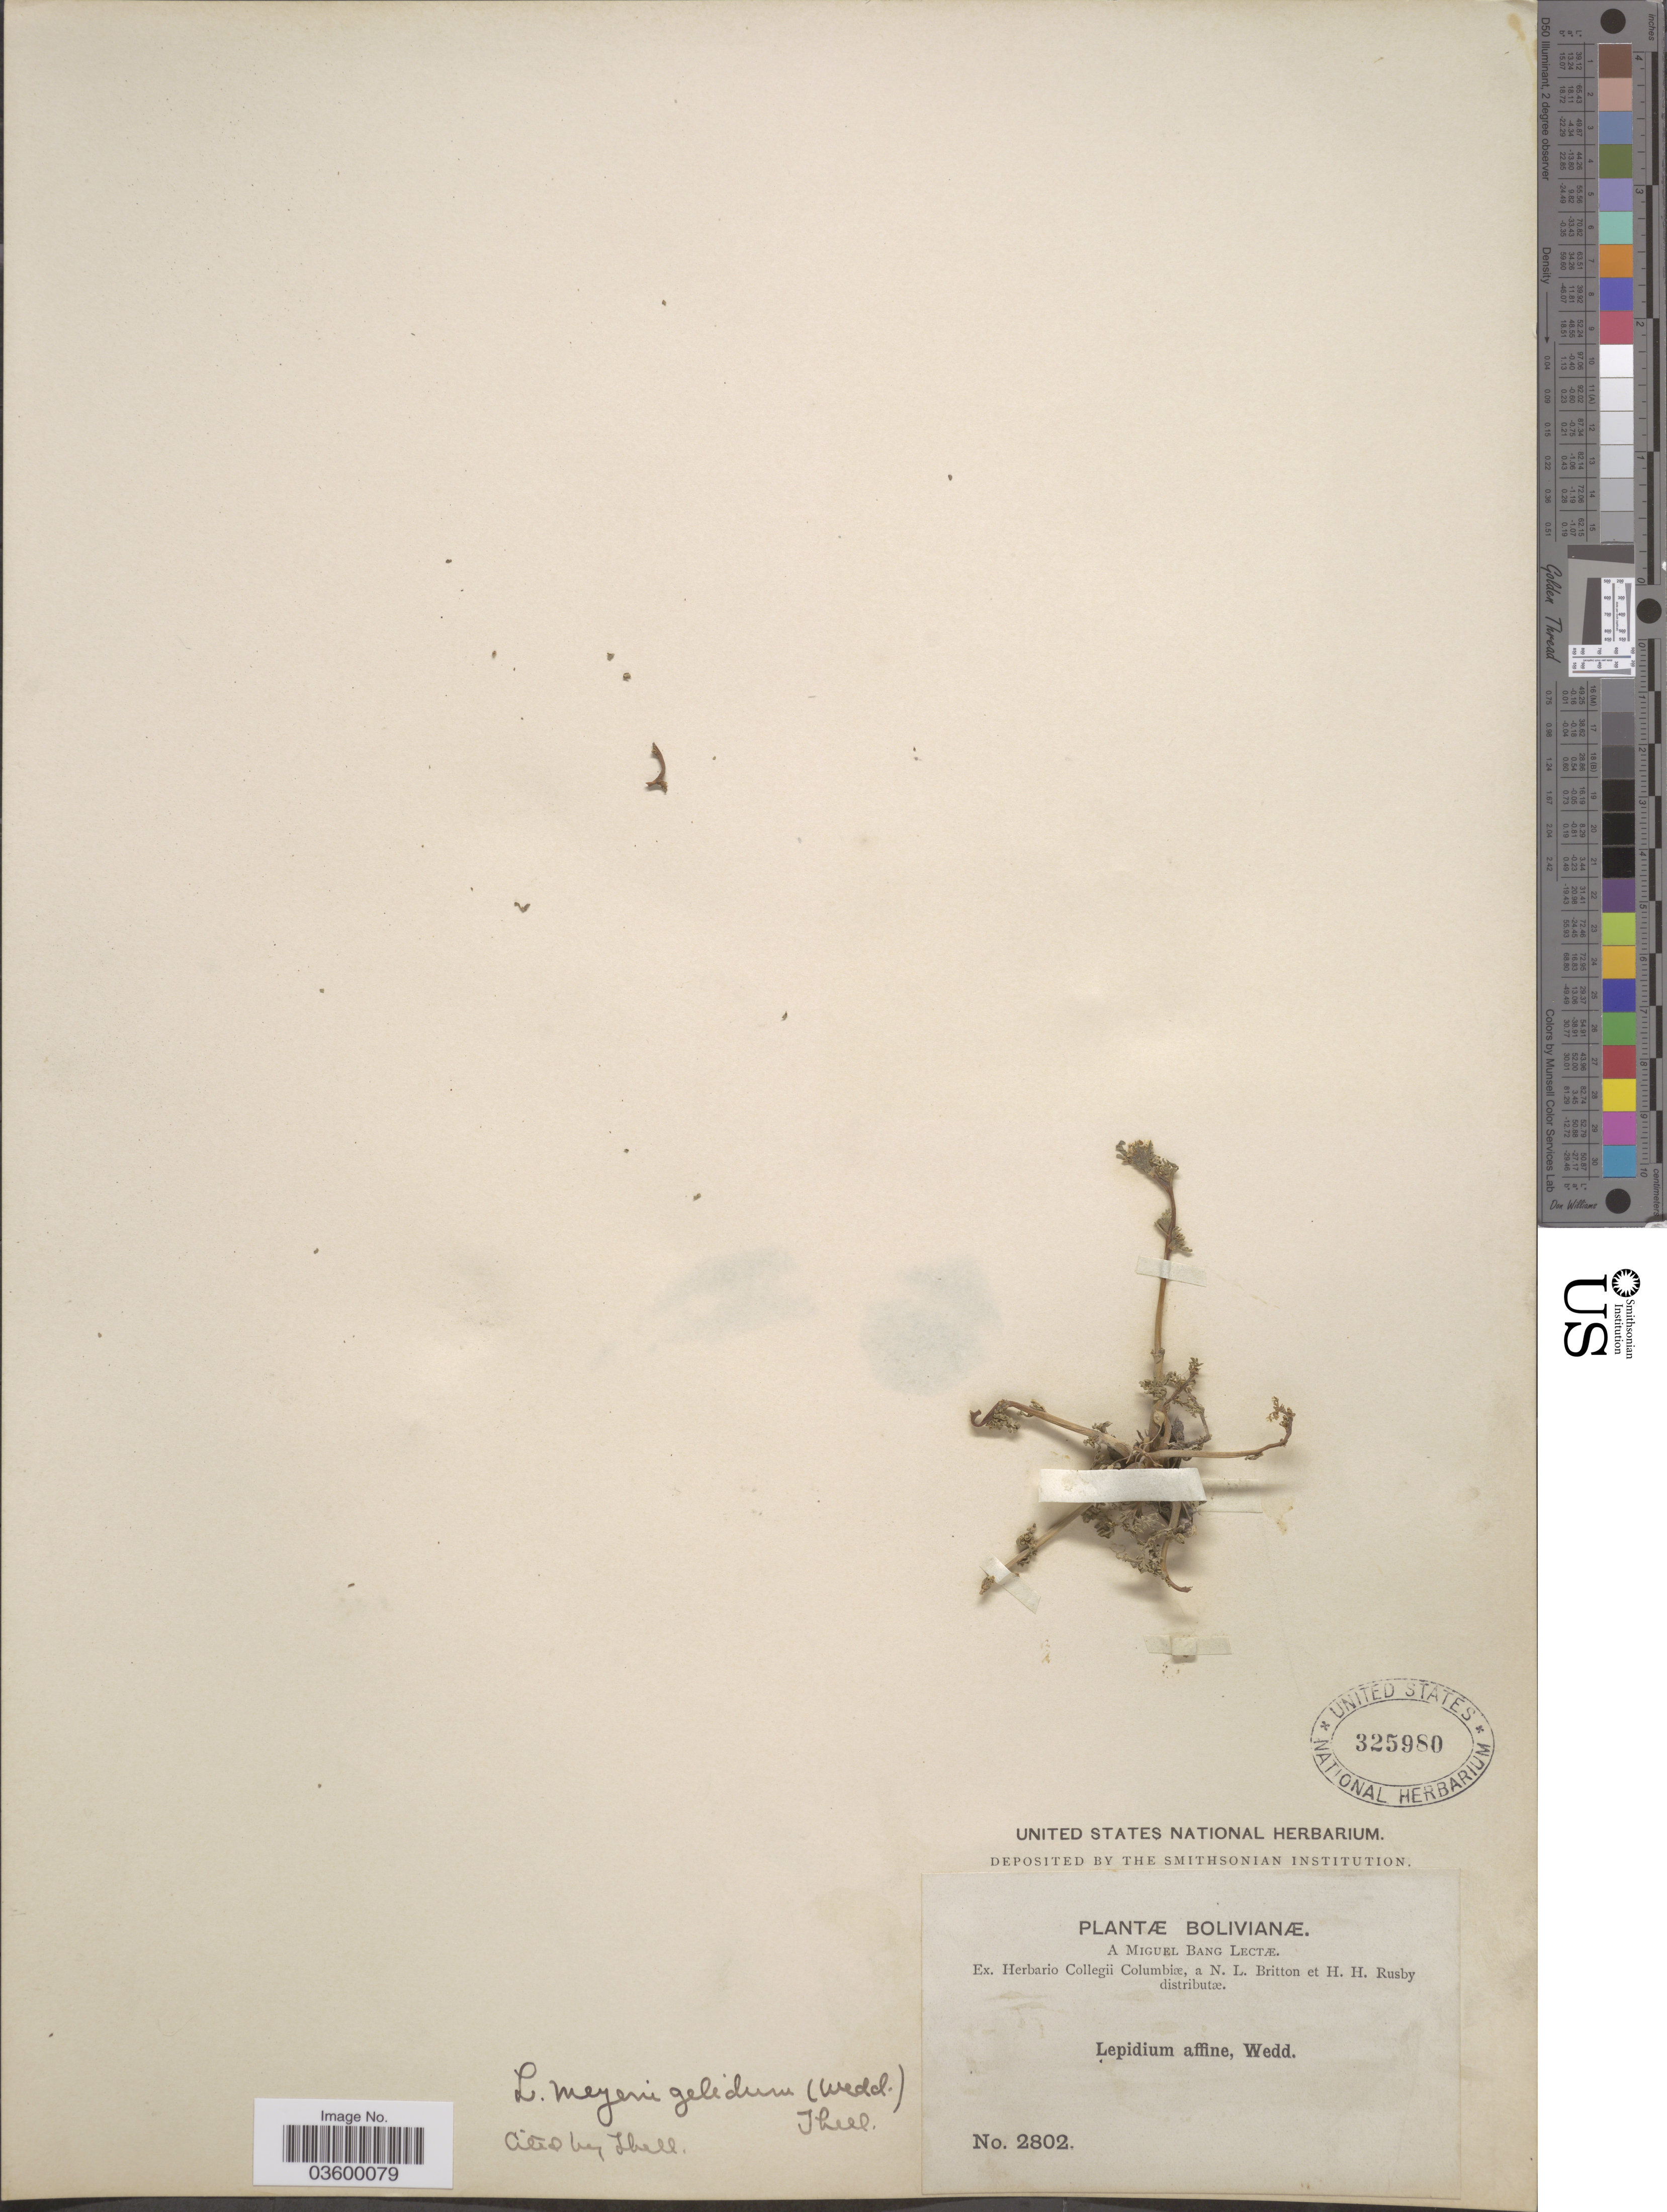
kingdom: Plantae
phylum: Tracheophyta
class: Magnoliopsida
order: Brassicales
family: Brassicaceae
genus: Lepidium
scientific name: Lepidium meyenii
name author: Walp.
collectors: M. Bang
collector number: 2802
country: Bolivia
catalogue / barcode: US 325980